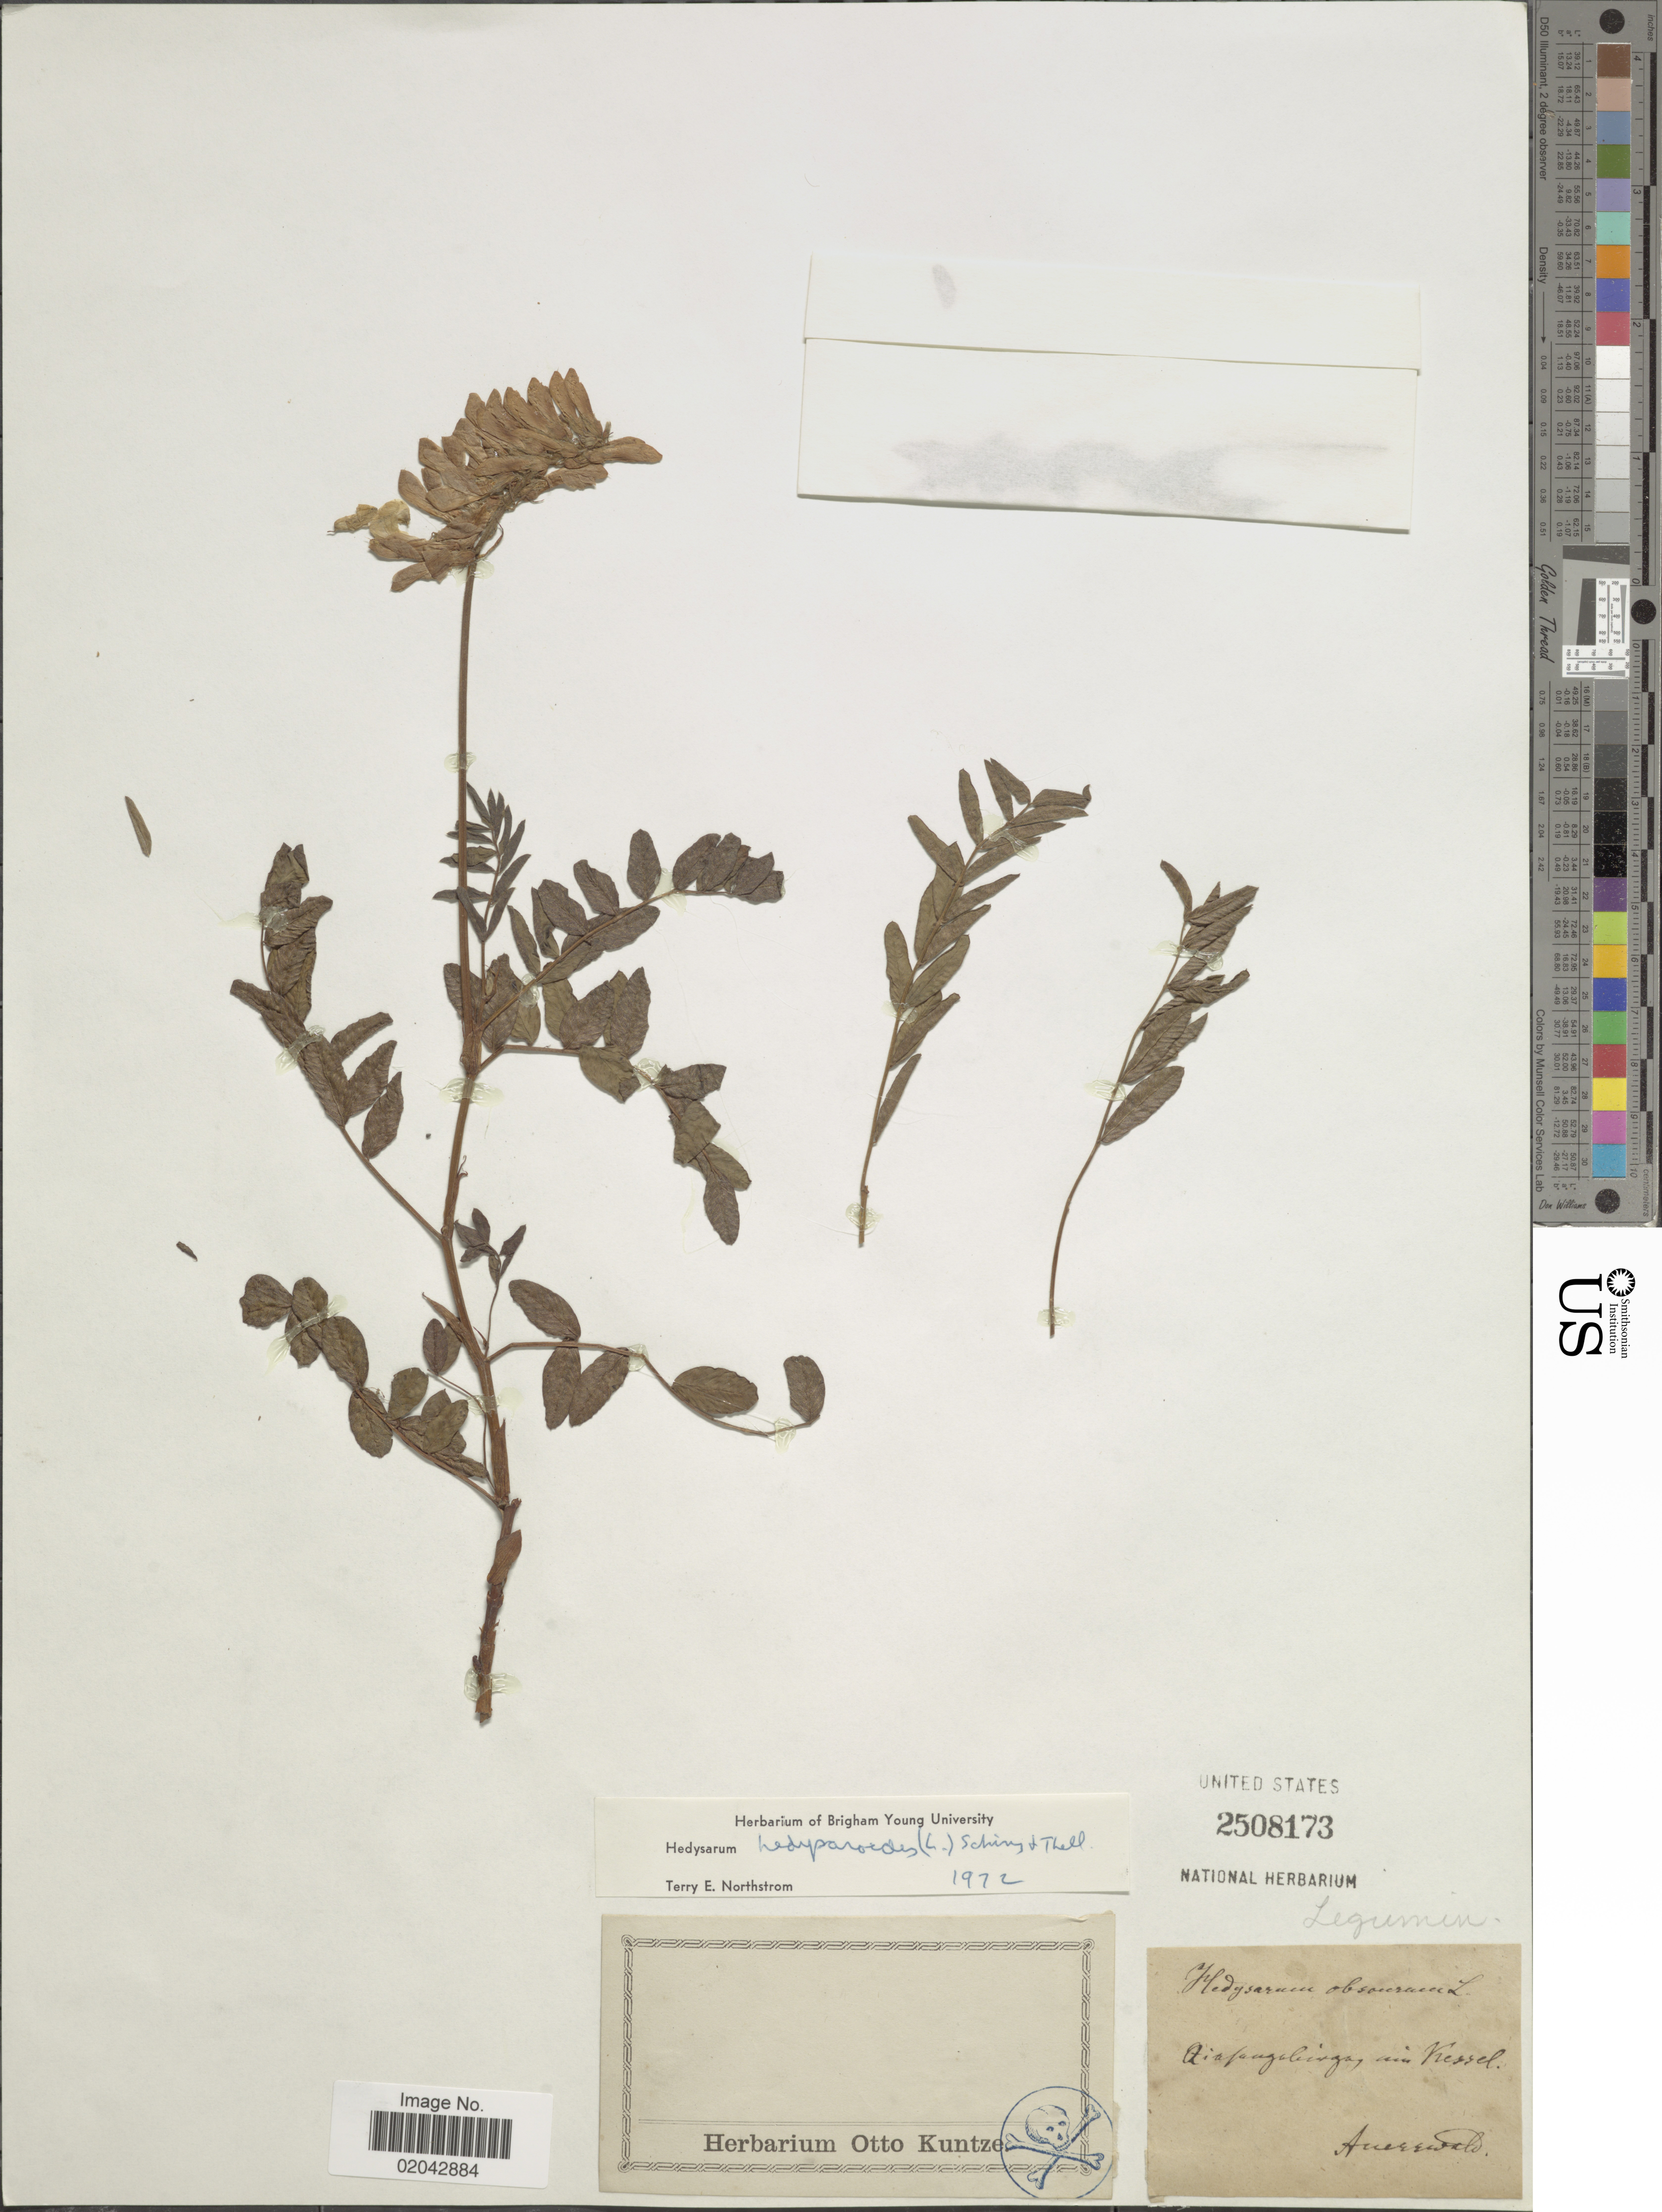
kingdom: Plantae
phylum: Tracheophyta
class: Magnoliopsida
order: Fabales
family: Fabaceae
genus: Hedysarum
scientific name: Hedysarum hedysaroides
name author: (L.) Schinz & Thell.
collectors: Auerswald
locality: Aiapaugaleinga, in Kessel [interpreted]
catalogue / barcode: US 2508173